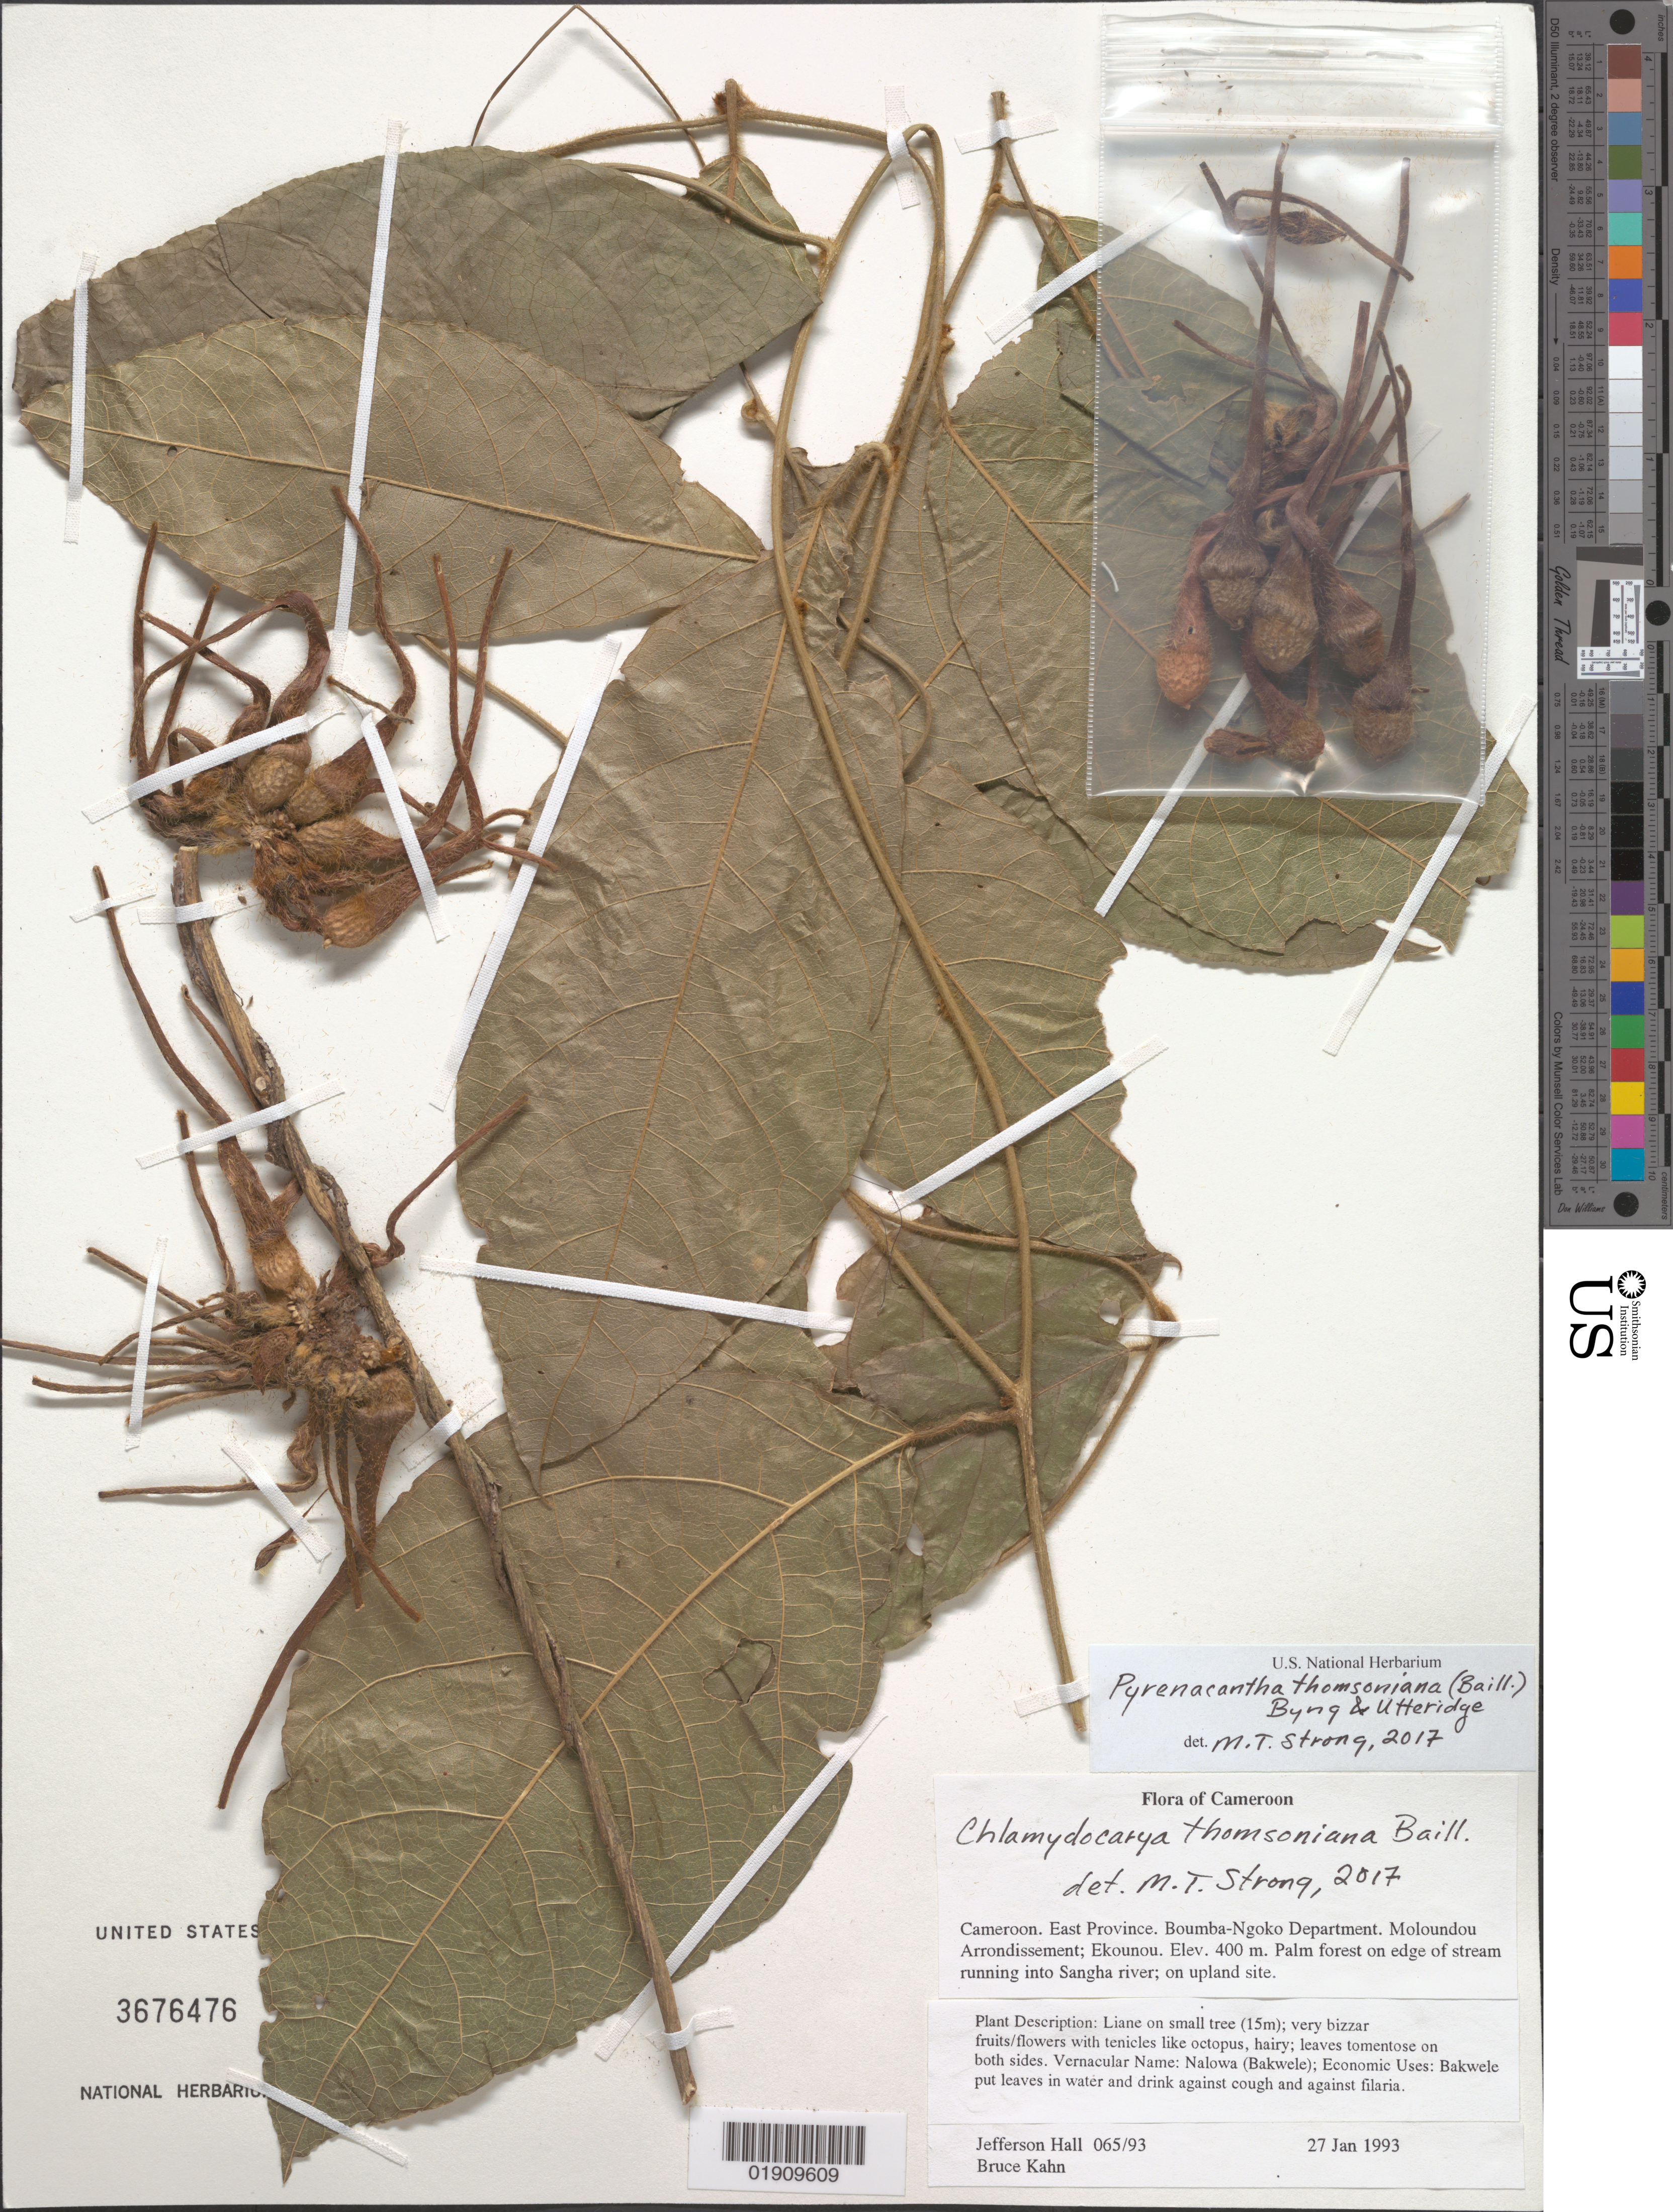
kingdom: Plantae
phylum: Tracheophyta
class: Magnoliopsida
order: Icacinales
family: Icacinaceae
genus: Pyrenacantha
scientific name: Pyrenacantha thomsoniana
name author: (Baill.) Byng & Utteridge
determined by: Strong, Mark T., (BOT), Smithsonian Institution - National Museum of Natural History (UNITED STATES)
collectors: J. Hall & B. Khan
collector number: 065/93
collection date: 1993-01-27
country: Cameroon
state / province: Est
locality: Boumba-Ngoko Department. Moloundou Arrondissement; Moloundou Arrondissement; Ekounou.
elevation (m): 400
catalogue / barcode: US 3676474